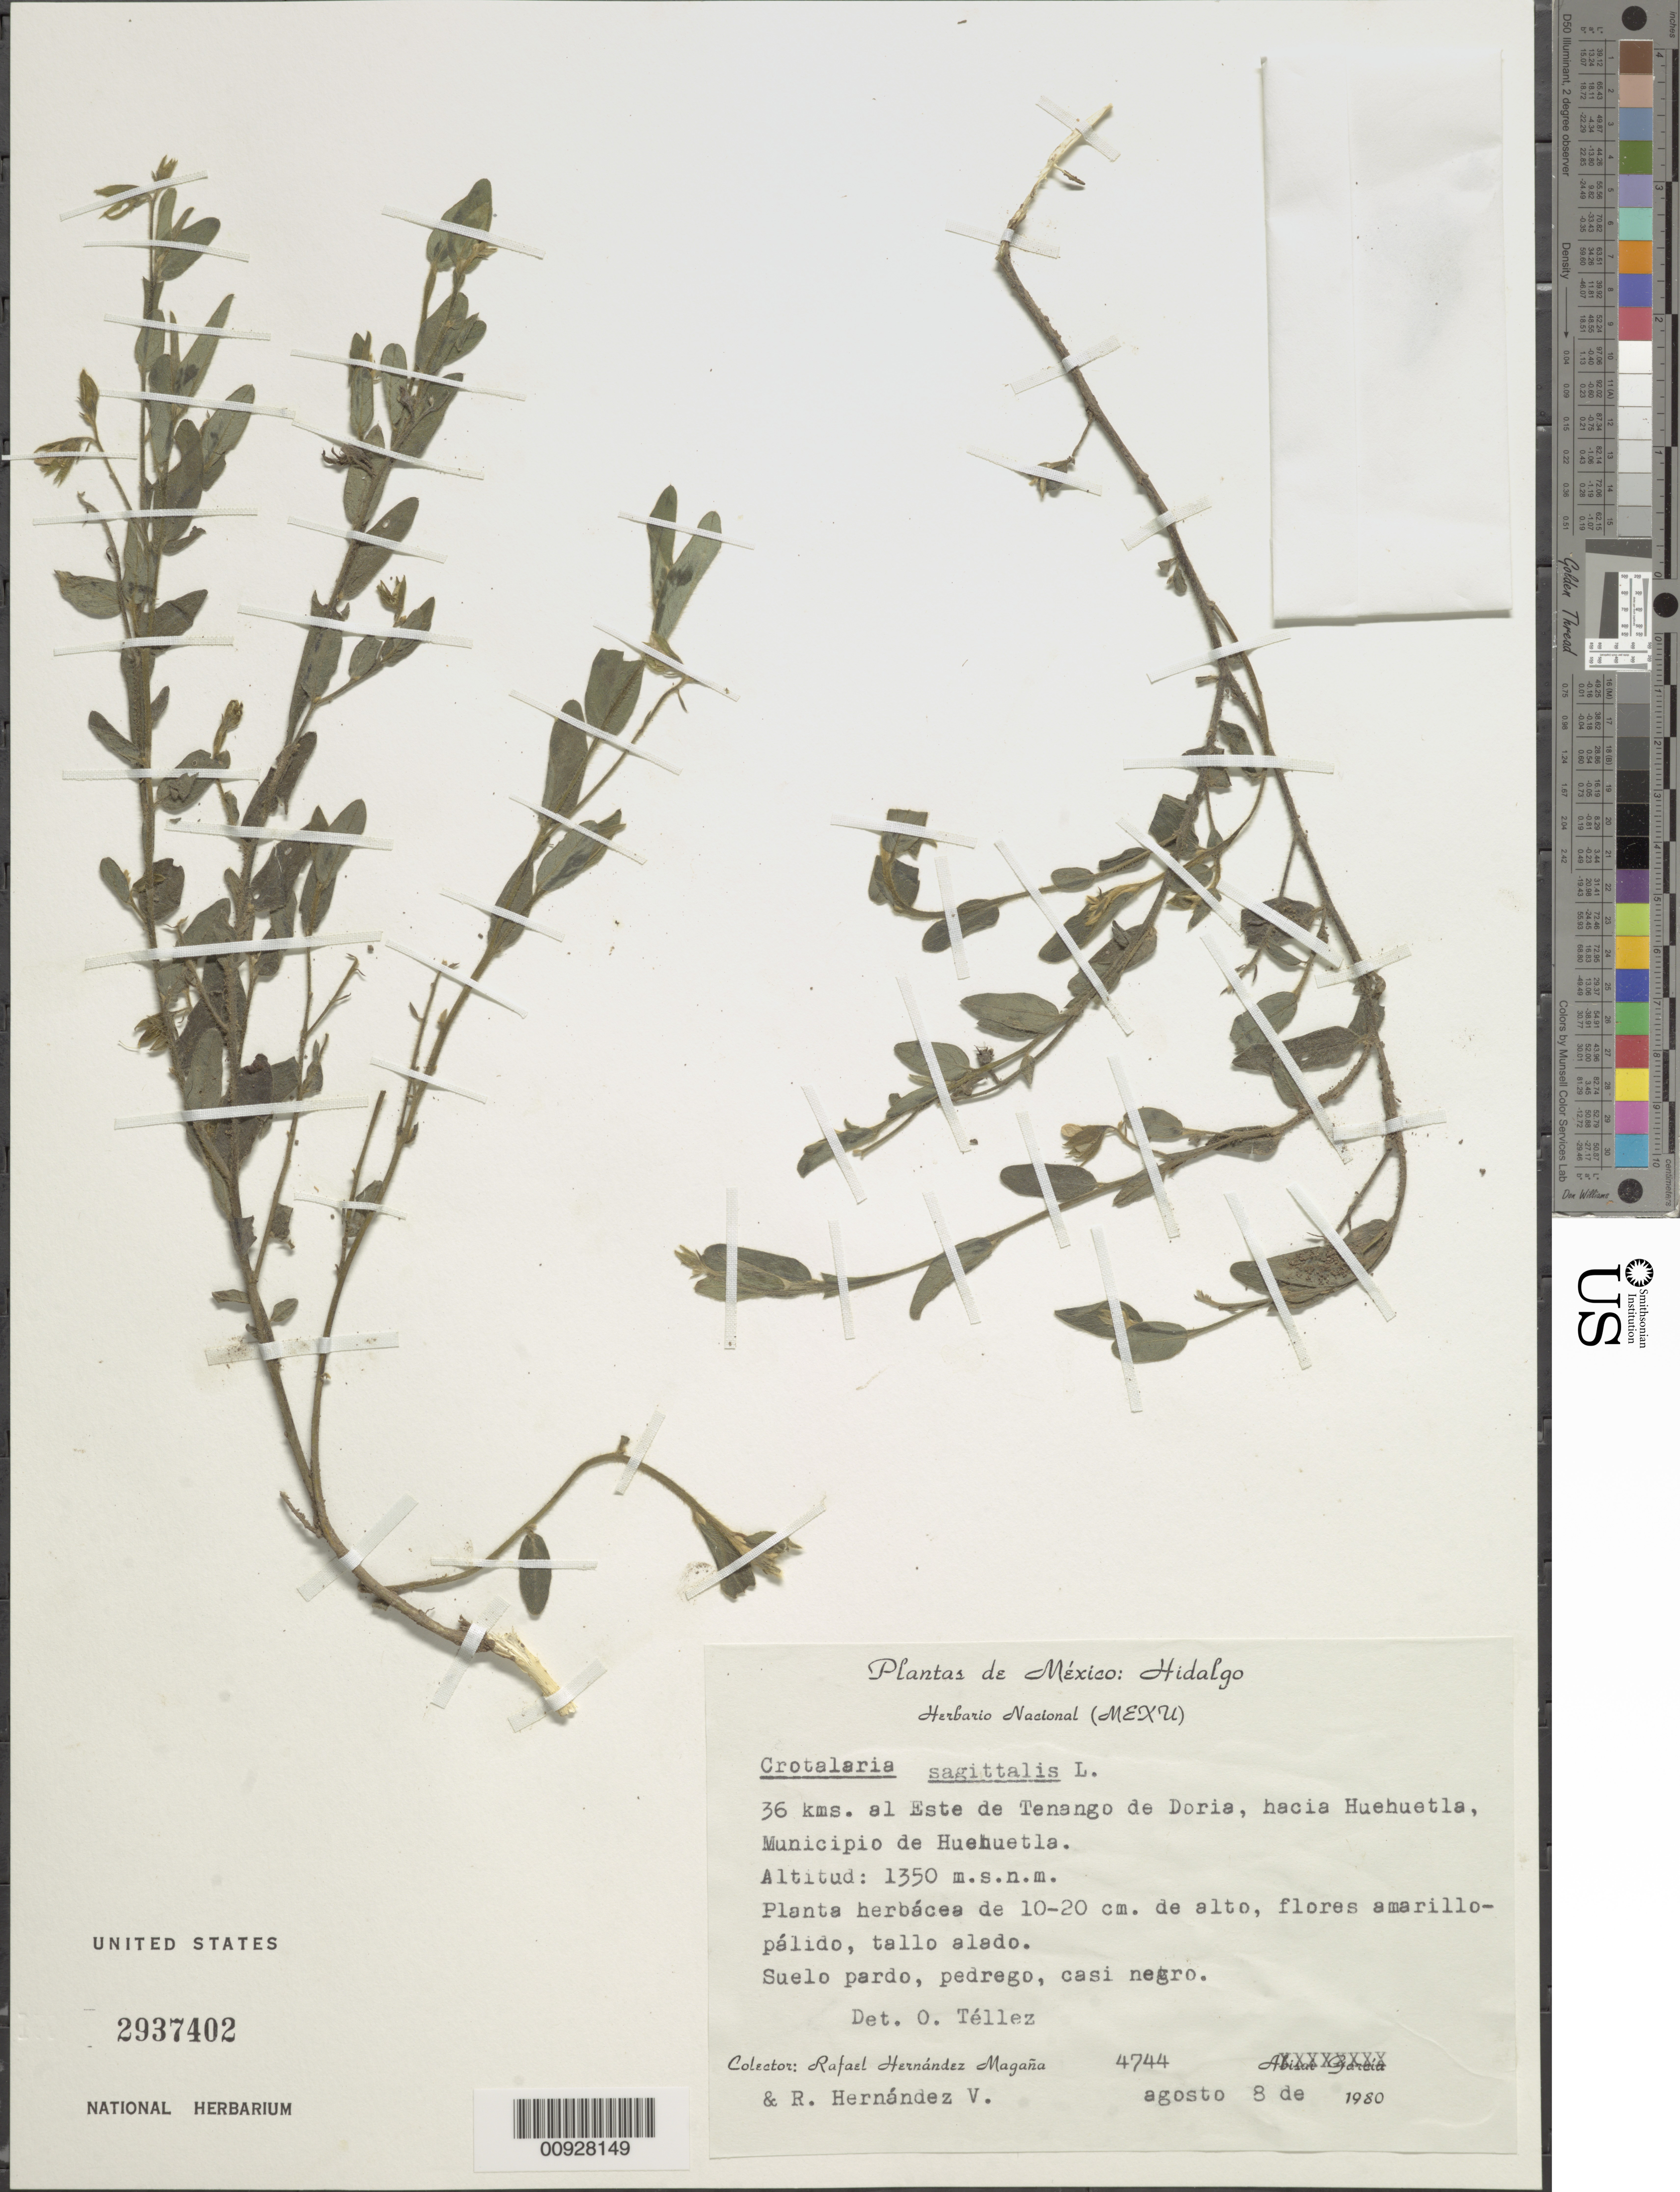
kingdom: Plantae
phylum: Tracheophyta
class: Magnoliopsida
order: Fabales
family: Fabaceae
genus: Crotalaria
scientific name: Crotalaria sagittalis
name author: L.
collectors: R. M. Hernandez & R. Hernandez V.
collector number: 4744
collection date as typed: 08 Aug 1980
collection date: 1980-08-08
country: Mexico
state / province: Hidalgo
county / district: Huehuetla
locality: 36 kms. Al este de Tenango de Doria, hacia Huehuetla, municipio de Huehutla, Hidalgo.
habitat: Suelo pardo, pedregoso, casi negro.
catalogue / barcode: US 2937402